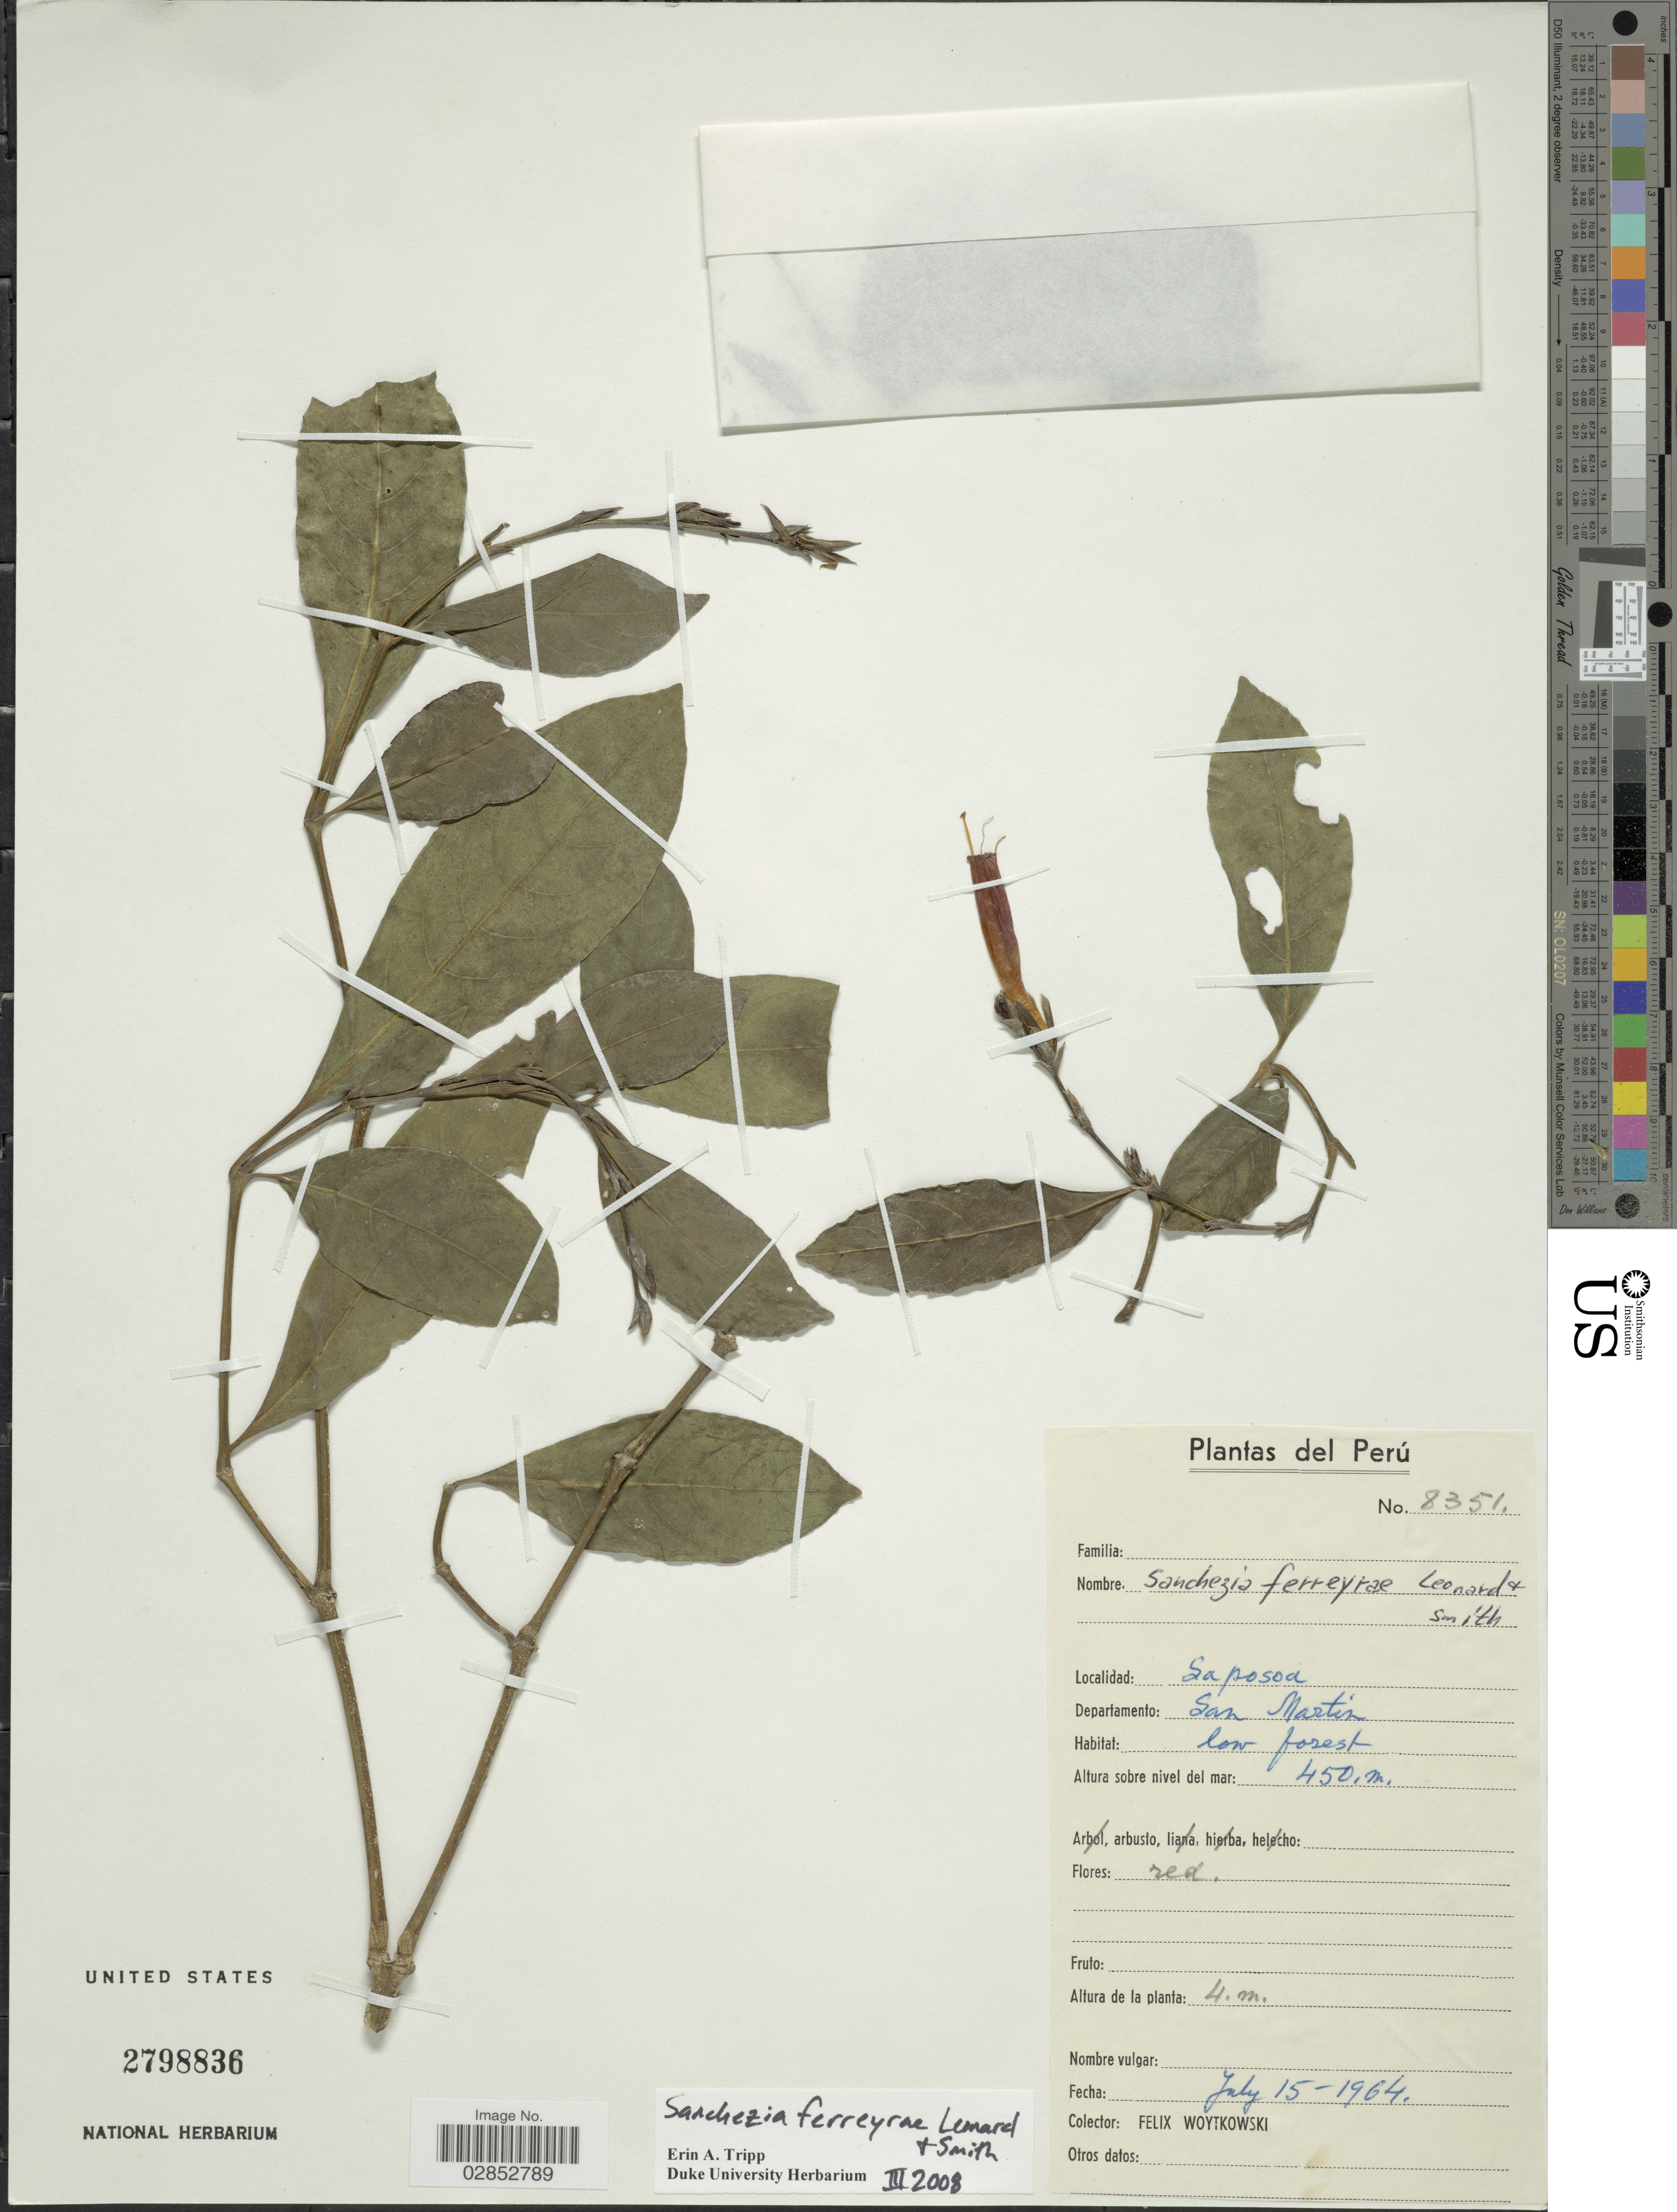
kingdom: Plantae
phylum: Tracheophyta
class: Magnoliopsida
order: Lamiales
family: Acanthaceae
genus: Sanchezia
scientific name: Sanchezia ferreyrae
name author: Leonard & L.B. Sm.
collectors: F. Woytkowski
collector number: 8351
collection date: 1964-07-15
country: Peru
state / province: San Martín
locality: Saposoa. Departamento San Martin.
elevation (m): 450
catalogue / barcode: US 2798836